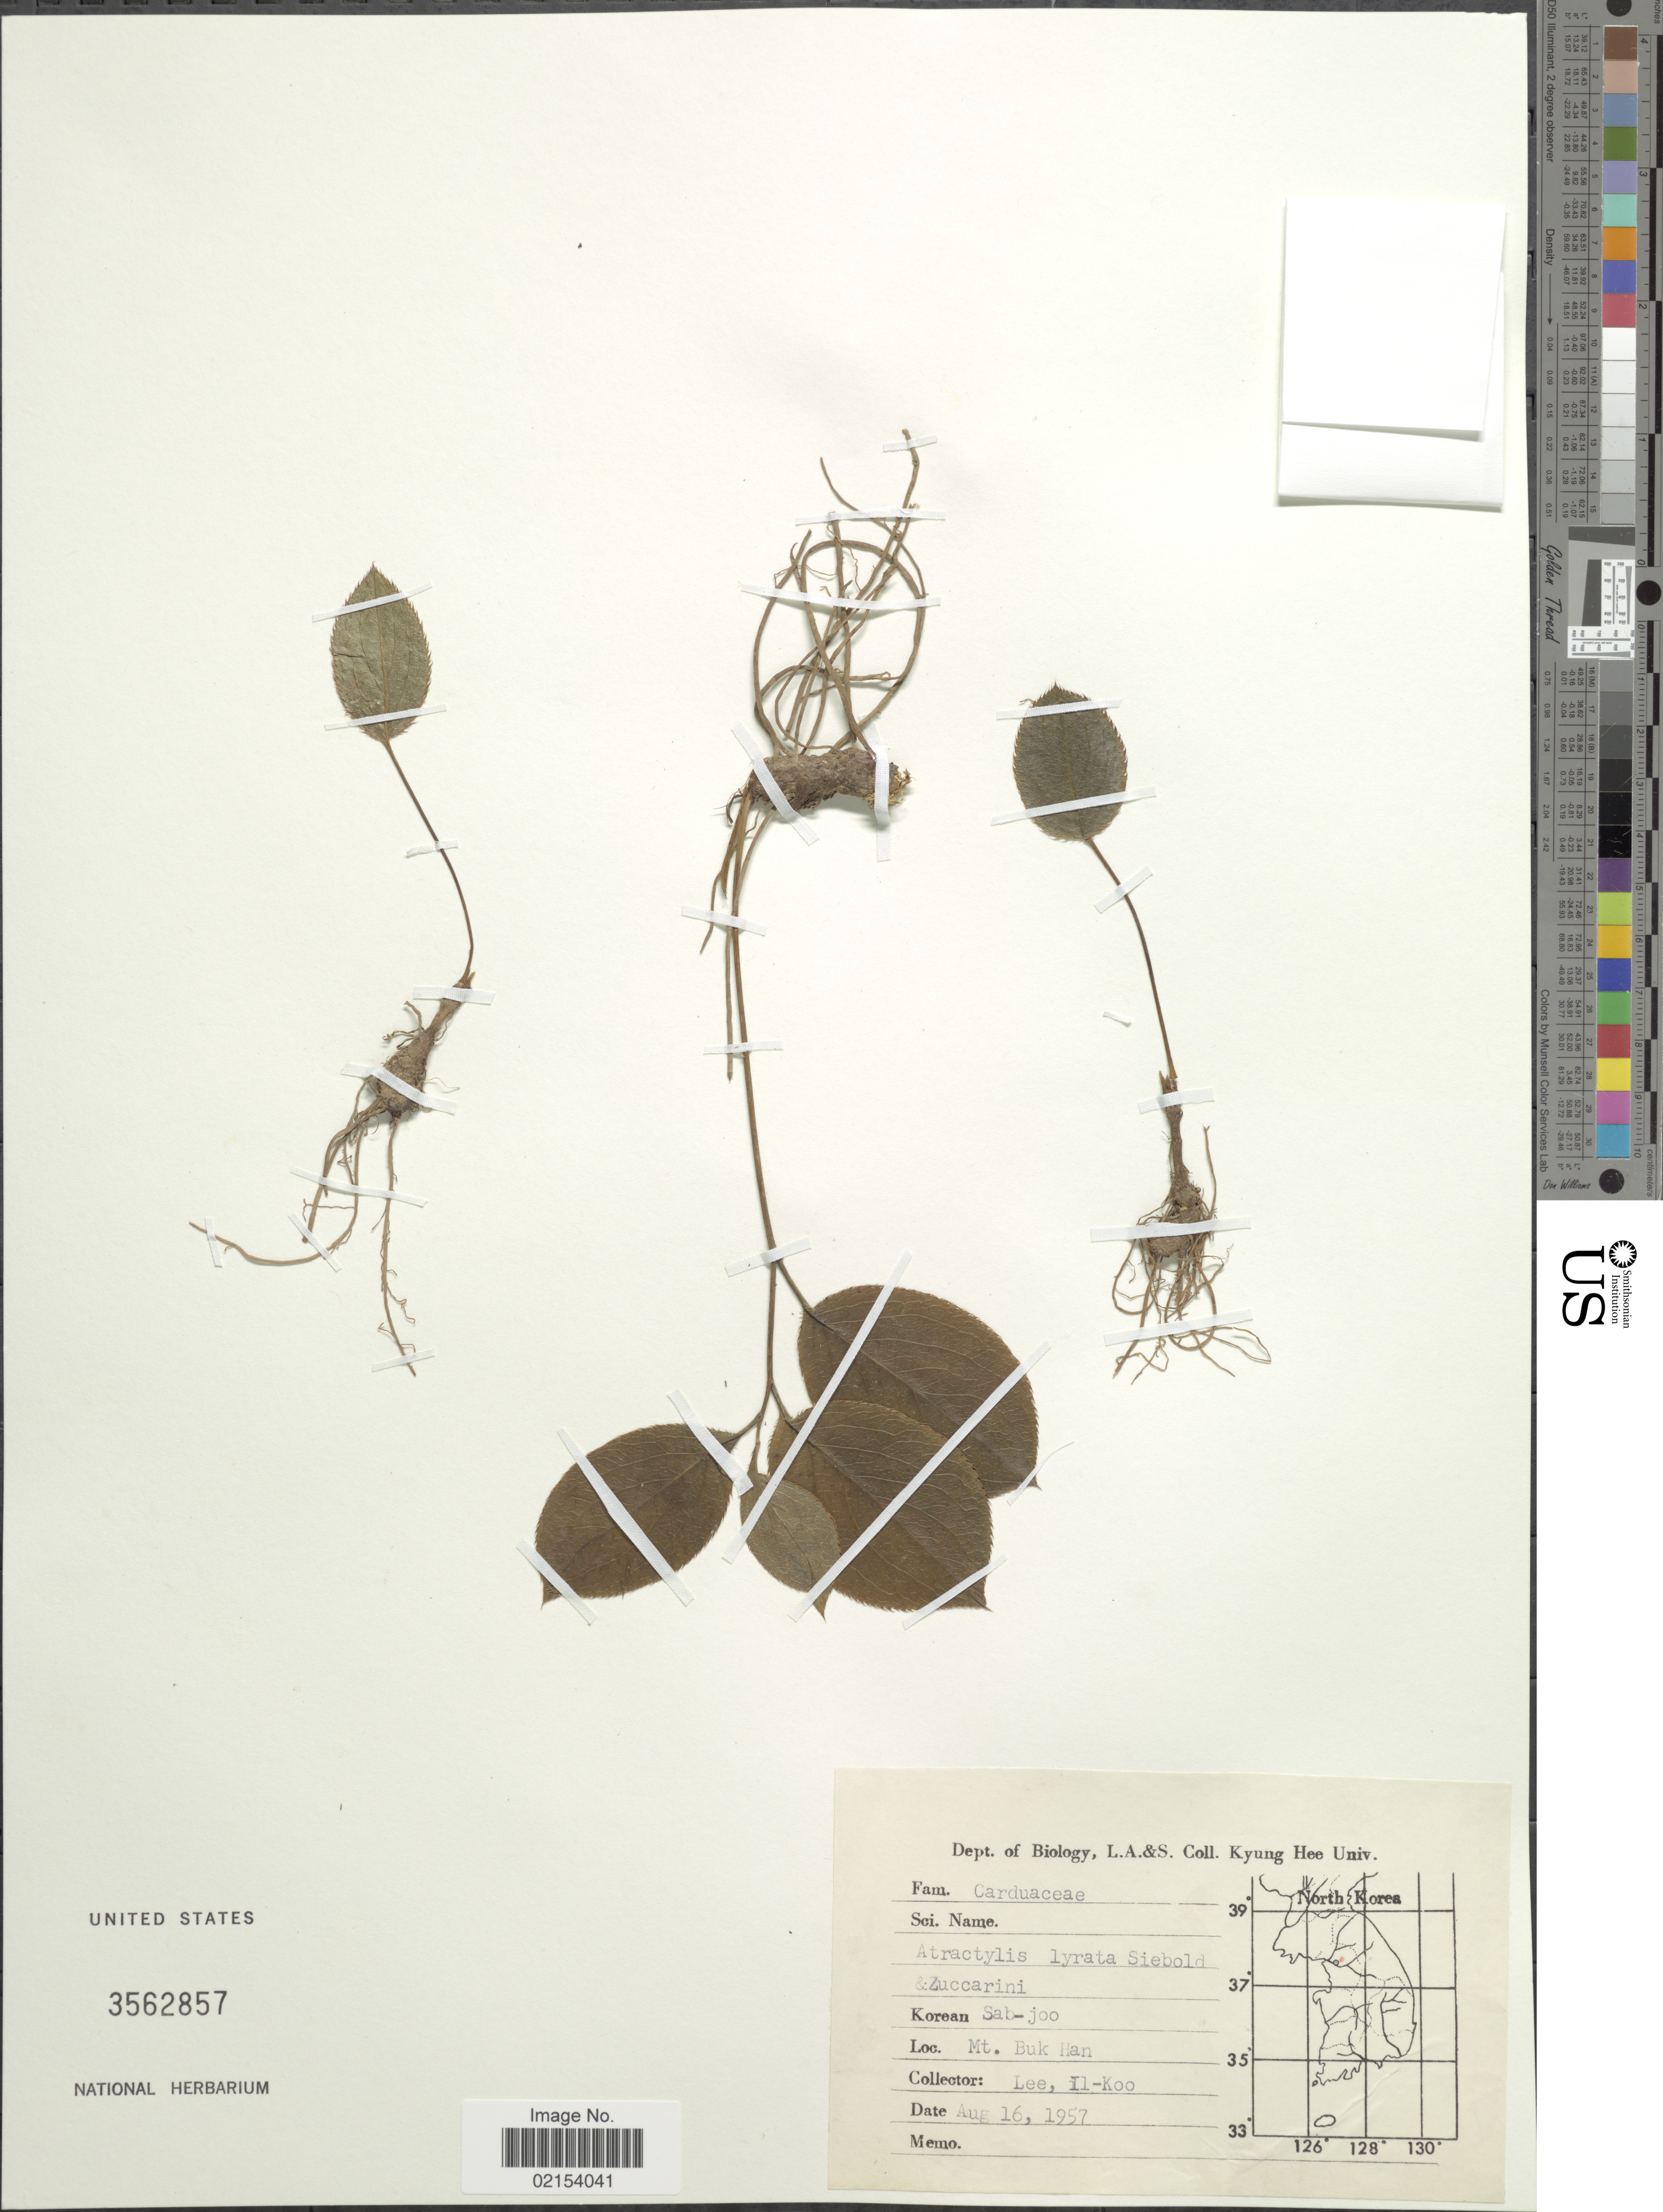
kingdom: Plantae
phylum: Tracheophyta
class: Magnoliopsida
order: Asterales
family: Asteraceae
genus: Atractylodes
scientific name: Atractylodes lancea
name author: (Thunb.) DC.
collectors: Il-Ko Lee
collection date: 1957-08-16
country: South Korea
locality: Mt. Buk Han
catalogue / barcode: US 3562857